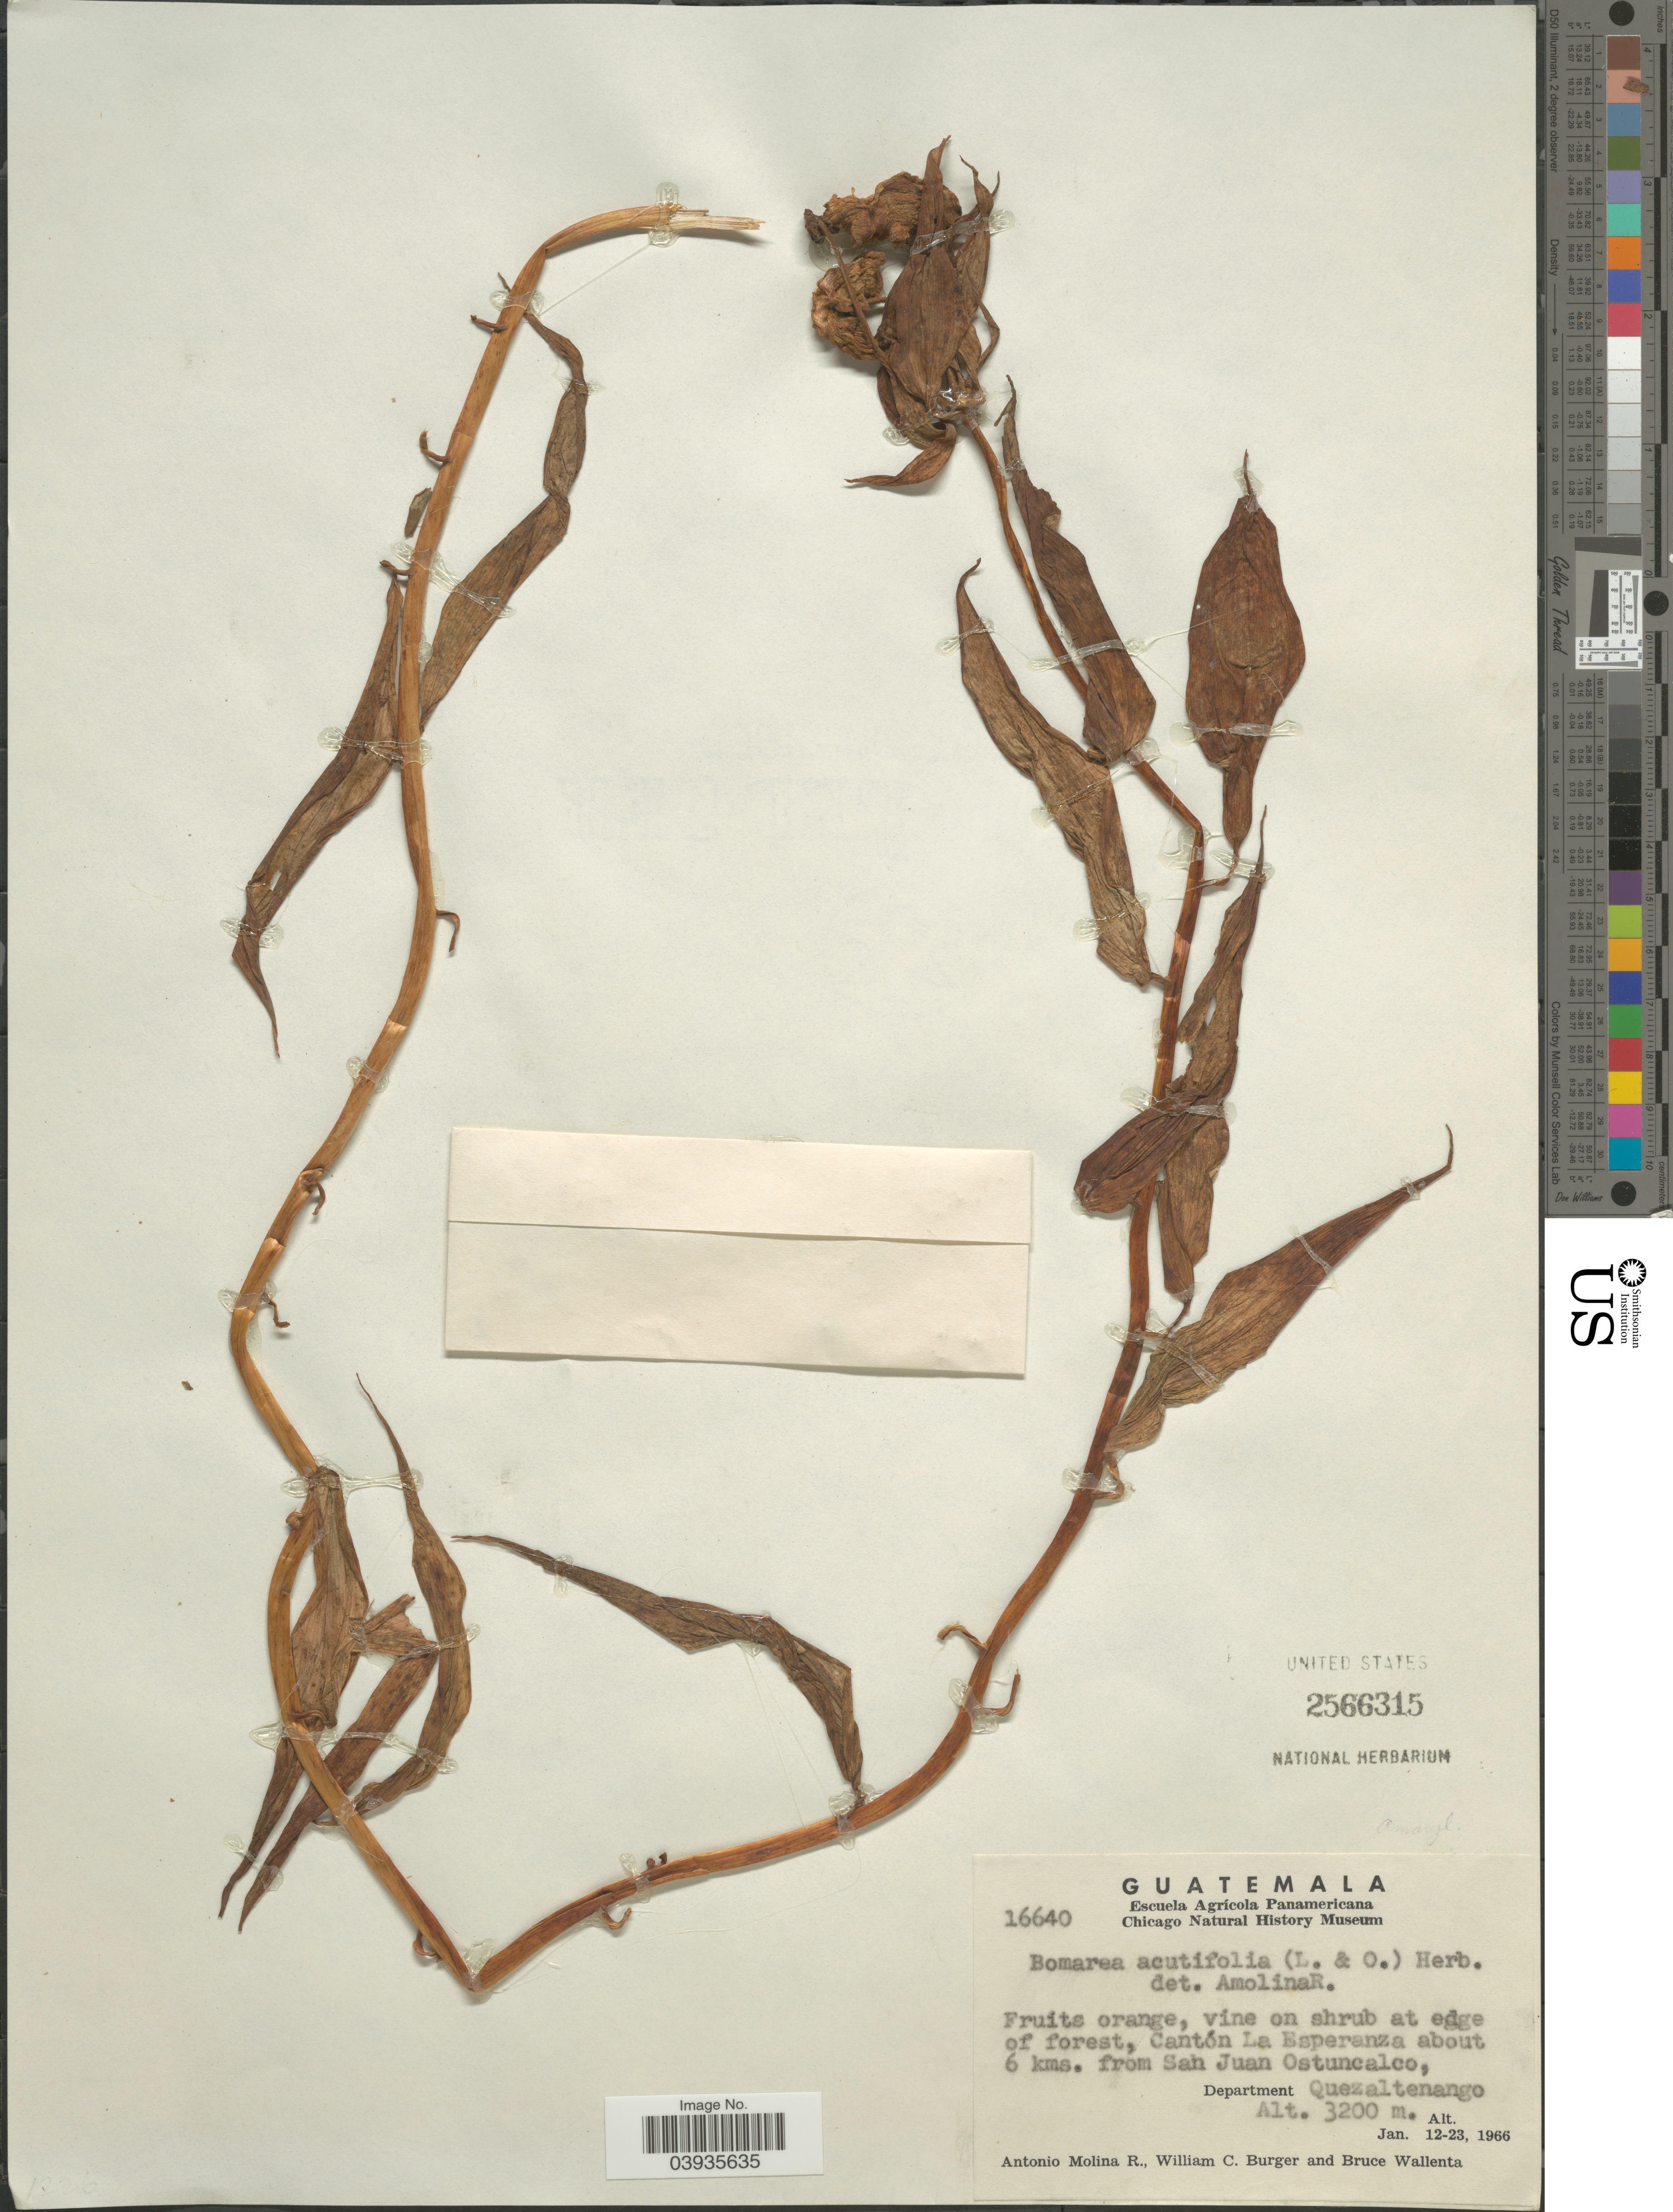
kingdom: Plantae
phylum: Tracheophyta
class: Liliopsida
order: Liliales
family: Alstroemeriaceae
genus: Bomarea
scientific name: Bomarea acutifolia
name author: (Link & Otto) Herb.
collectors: A. Molina R., W. Burger & B. Wallenta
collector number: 16640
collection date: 1966-01-12/1966-01-23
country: Guatemala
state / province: Quetzaltenango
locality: Cantón La Esperanza about 6 kms. from San Juan Ostuncalco, Department Quezaltenango.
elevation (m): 3200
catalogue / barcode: US 2566315